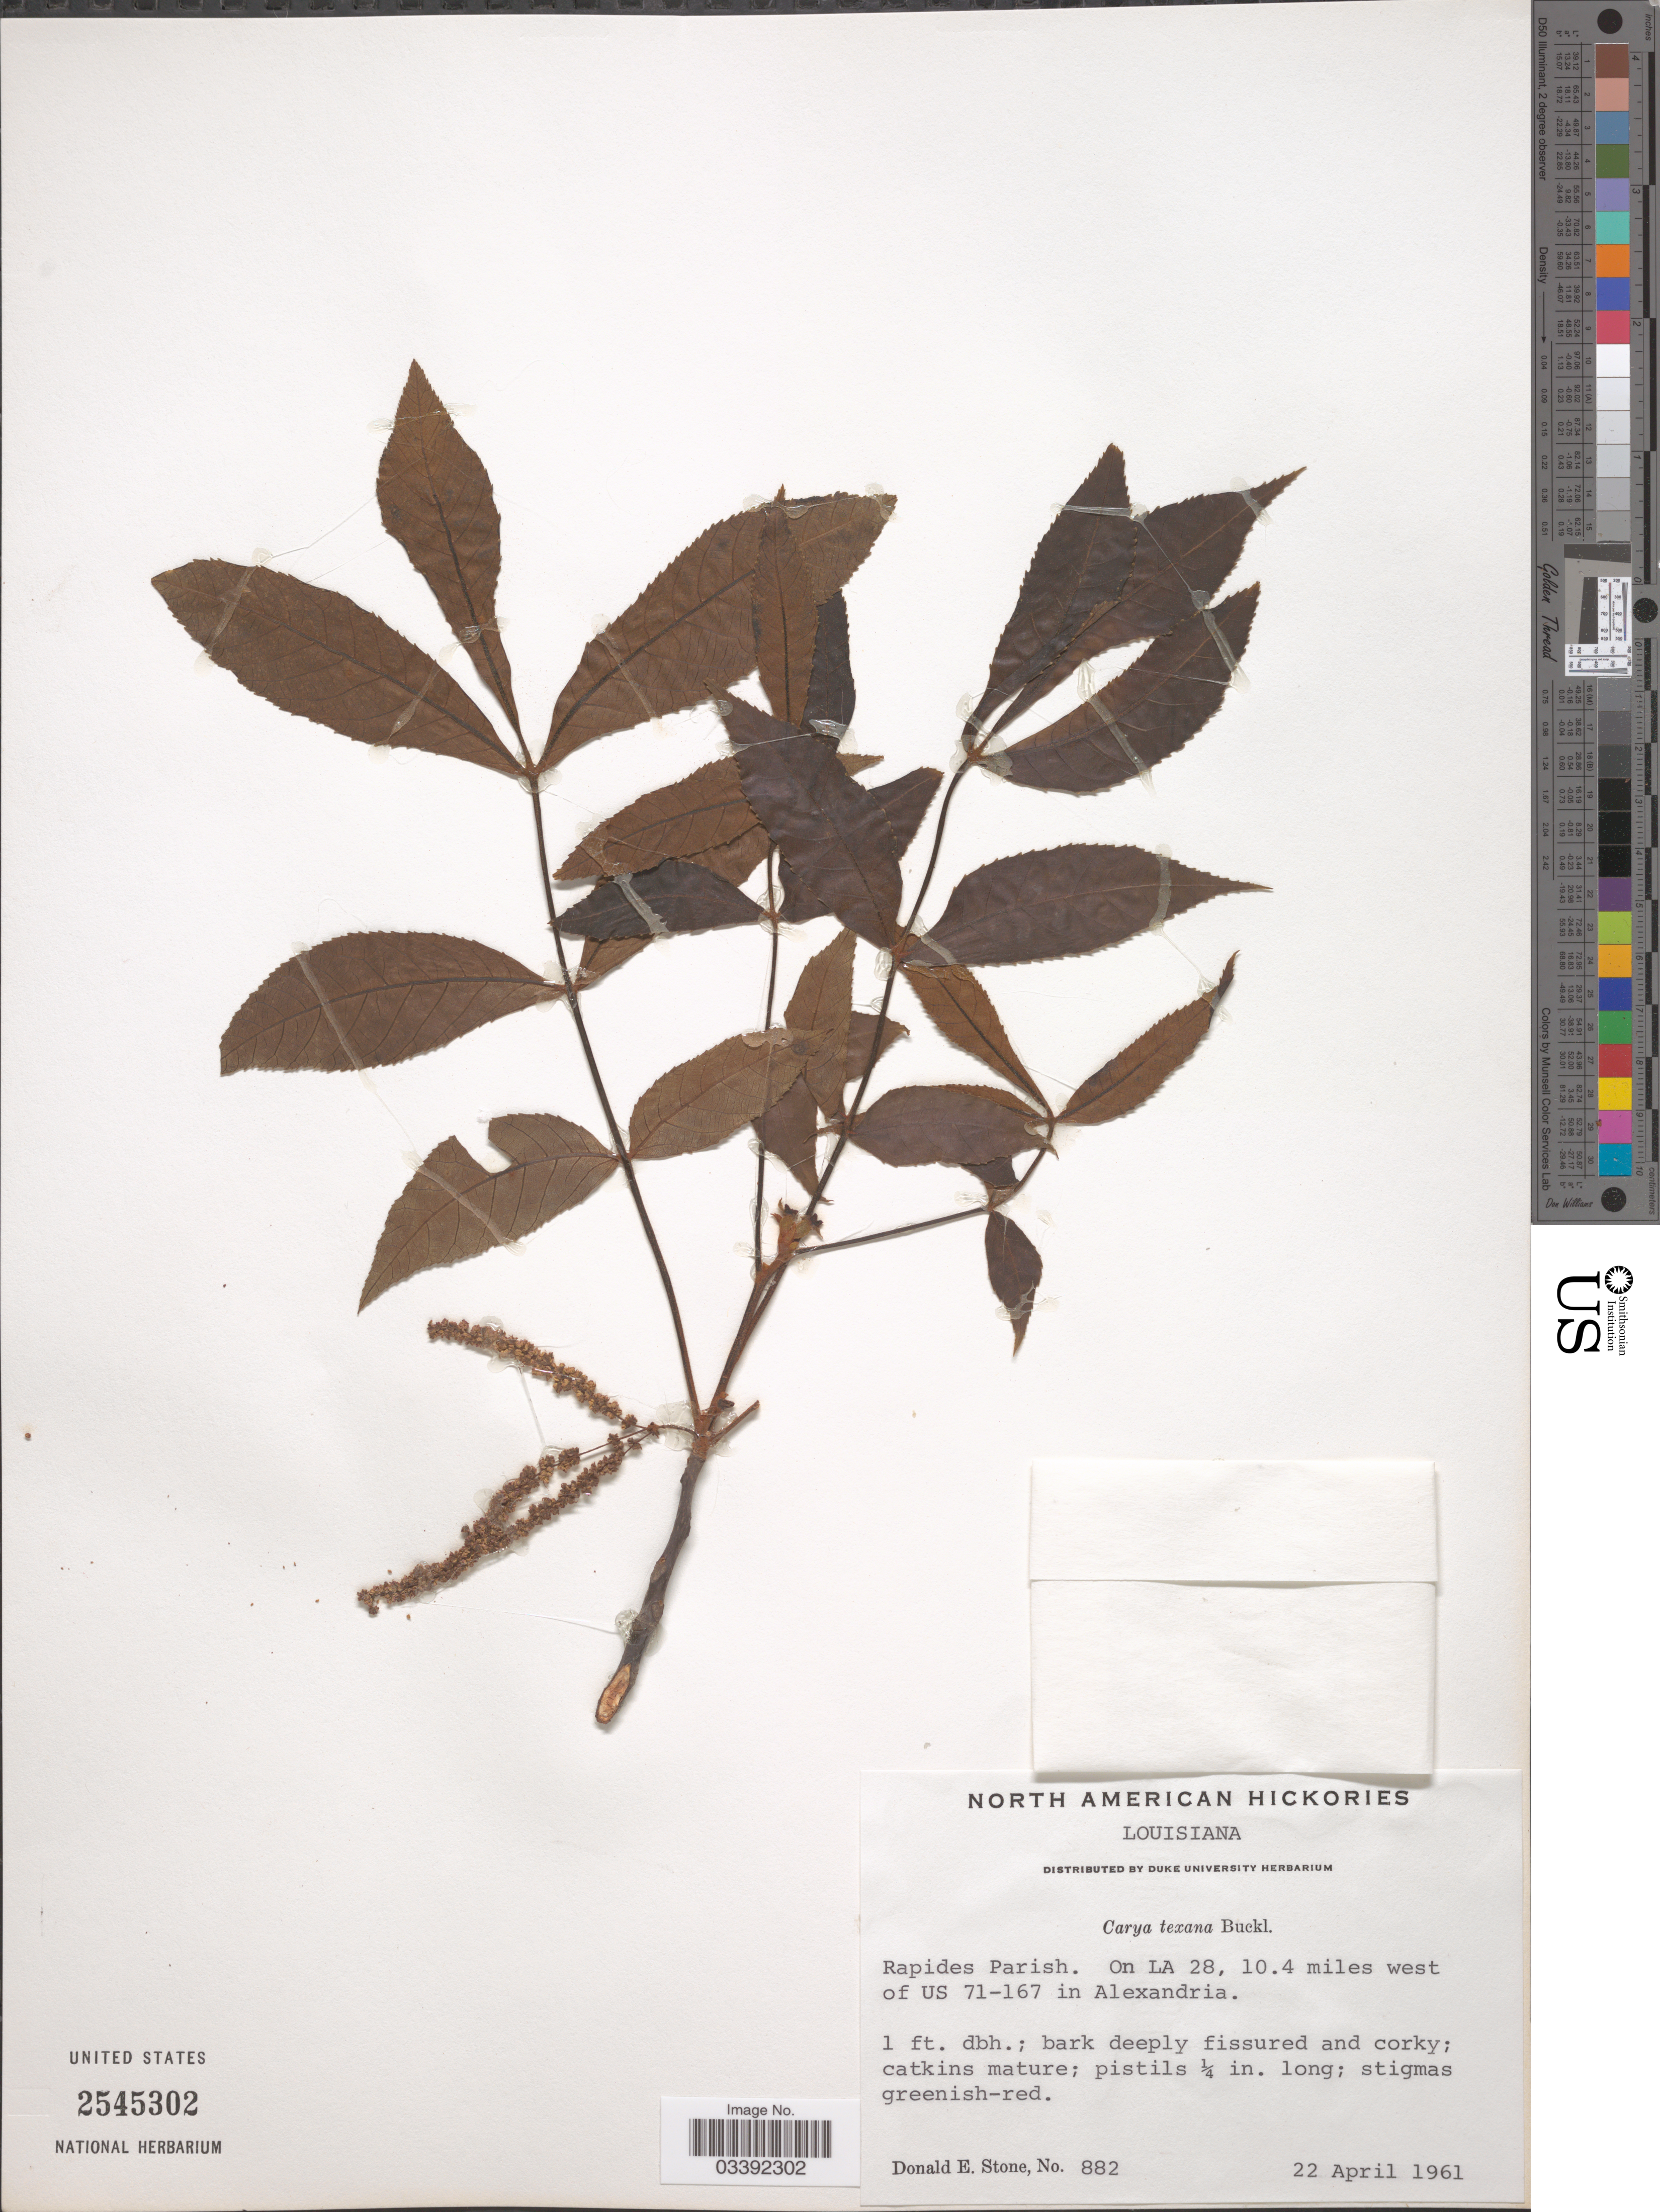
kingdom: Plantae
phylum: Tracheophyta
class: Magnoliopsida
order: Fagales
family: Juglandaceae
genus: Carya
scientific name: Carya texana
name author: Buckley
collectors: D. Stone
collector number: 882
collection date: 1961-04-22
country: United States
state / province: Louisiana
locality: Rapides Parish. On LA 28, 10.4 miles west of US 71-167 in Alexandria.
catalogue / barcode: US 2545302